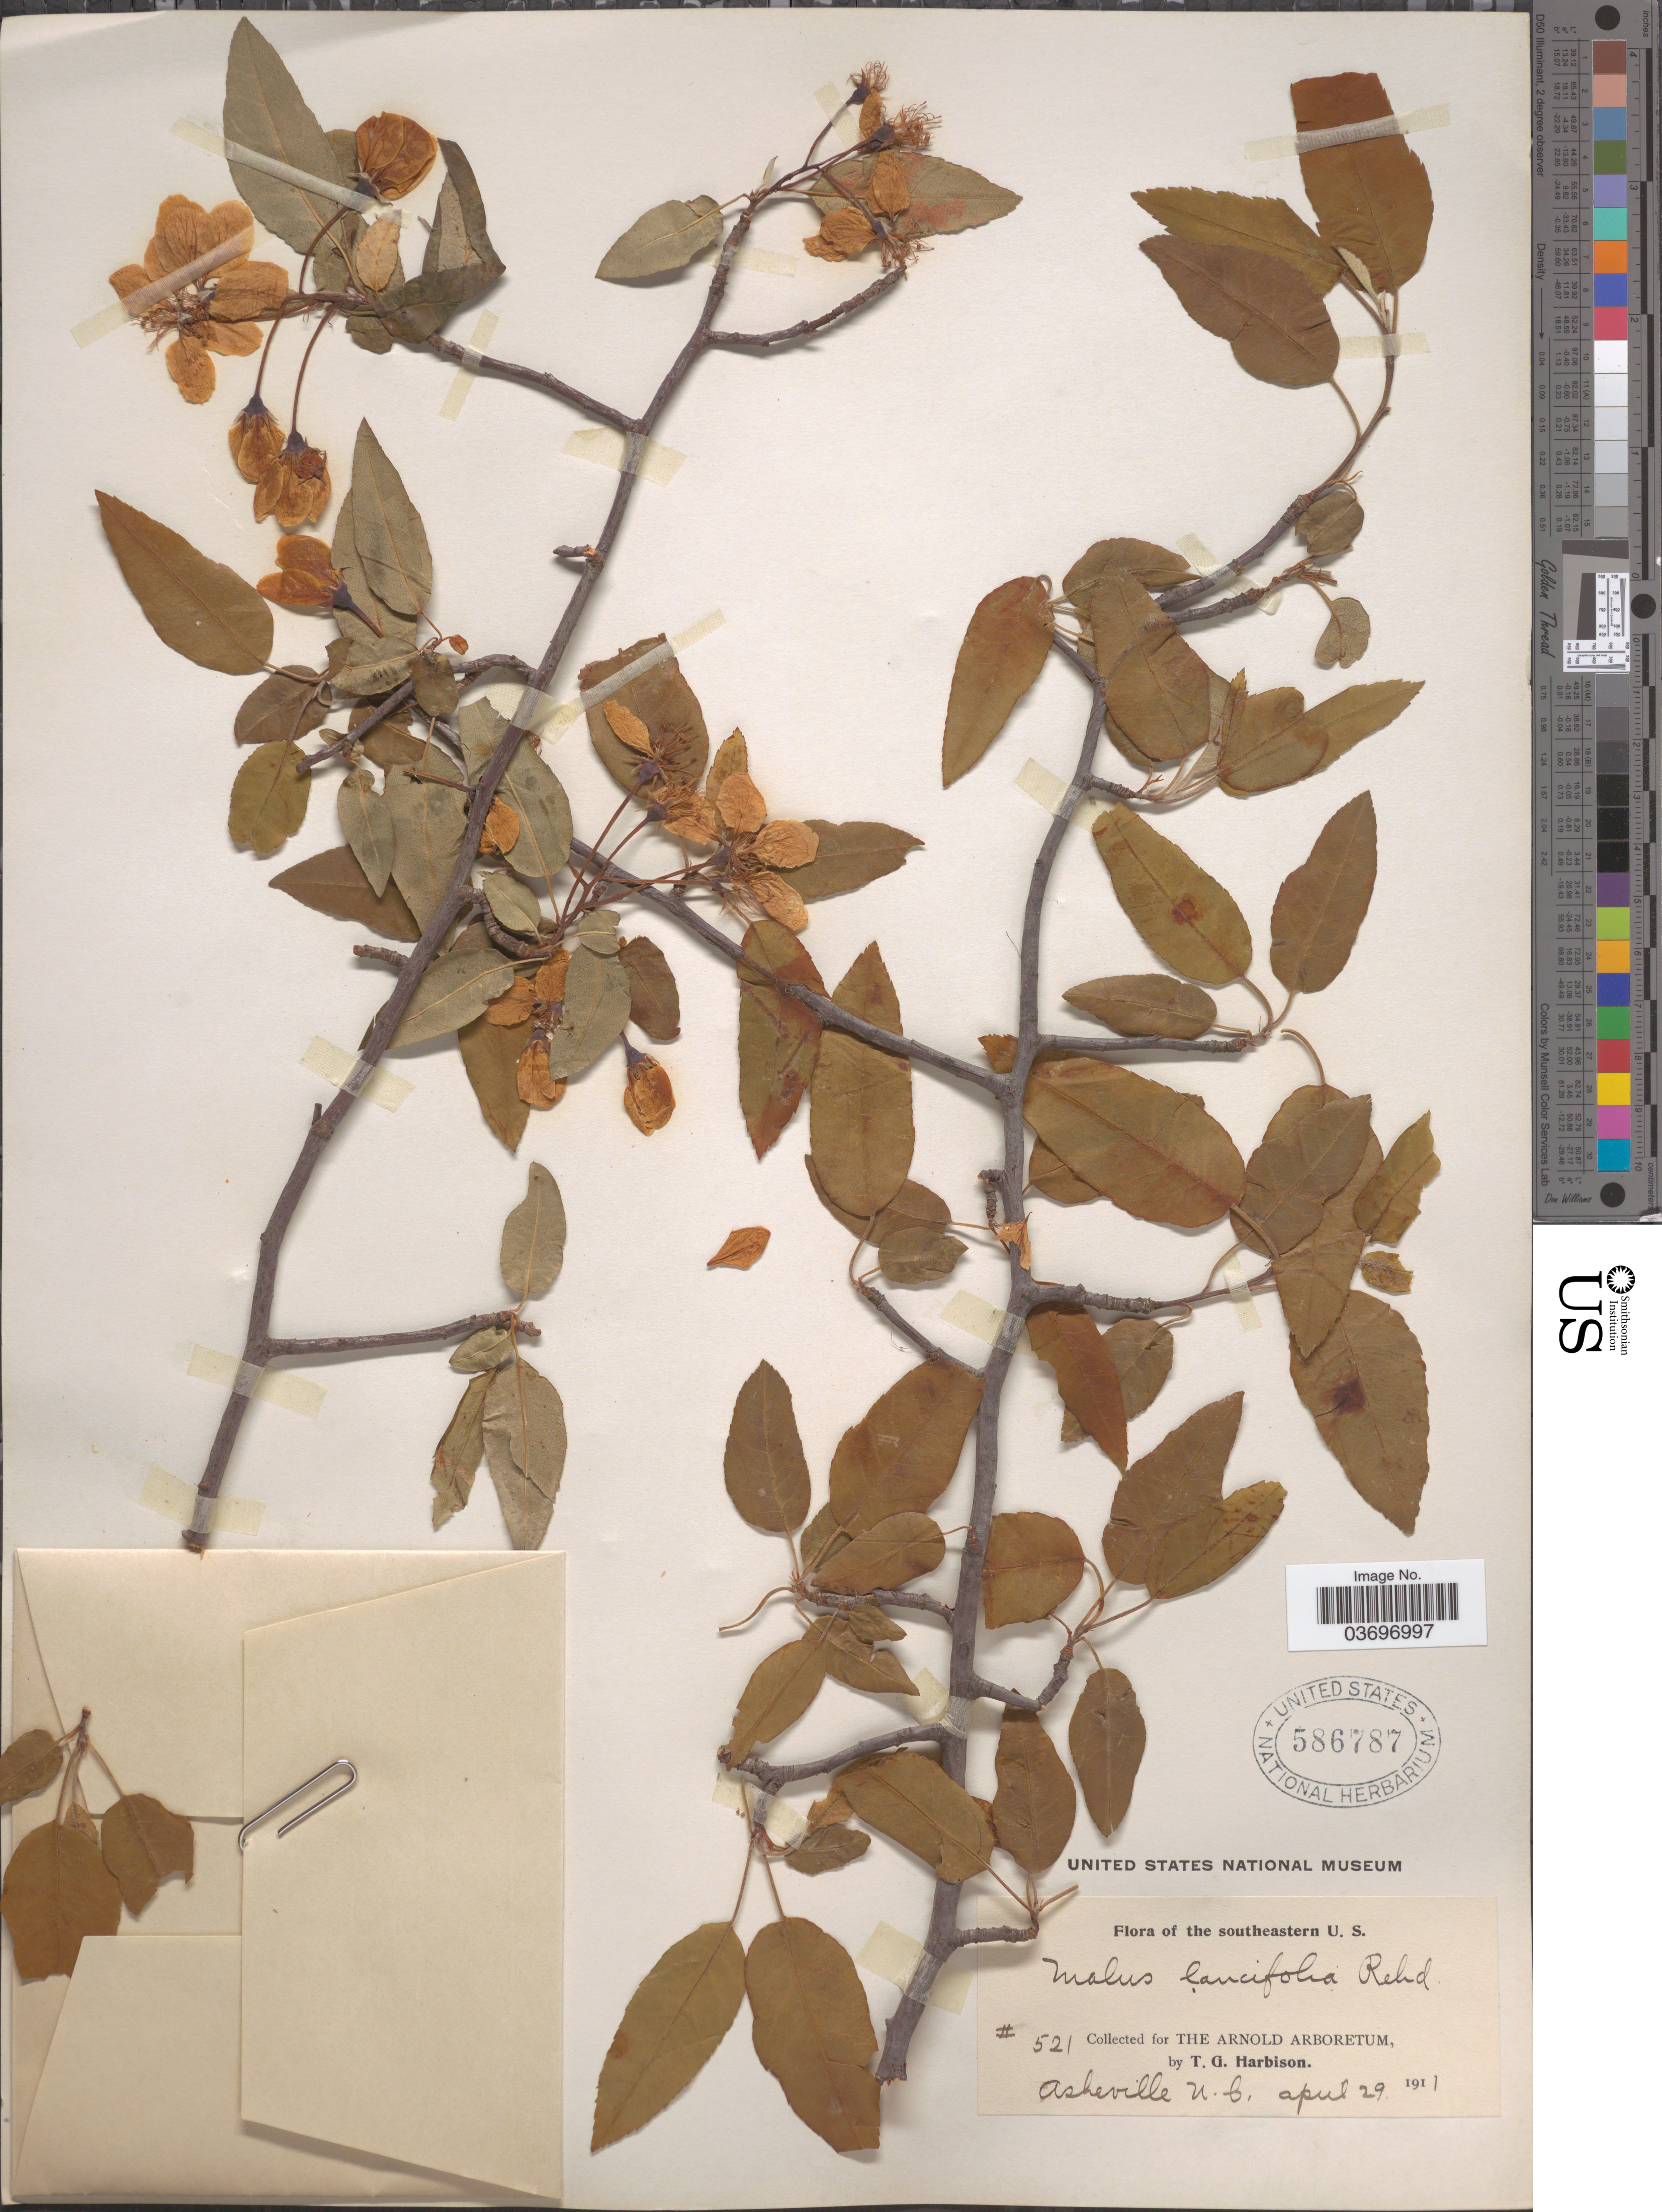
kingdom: Plantae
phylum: Tracheophyta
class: Magnoliopsida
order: Rosales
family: Rosaceae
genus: Malus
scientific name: Malus lancifolia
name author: Rehder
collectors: T. Harbison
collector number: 521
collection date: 1911-04-29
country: United States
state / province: North Carolina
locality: Asheville.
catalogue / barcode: US 586787